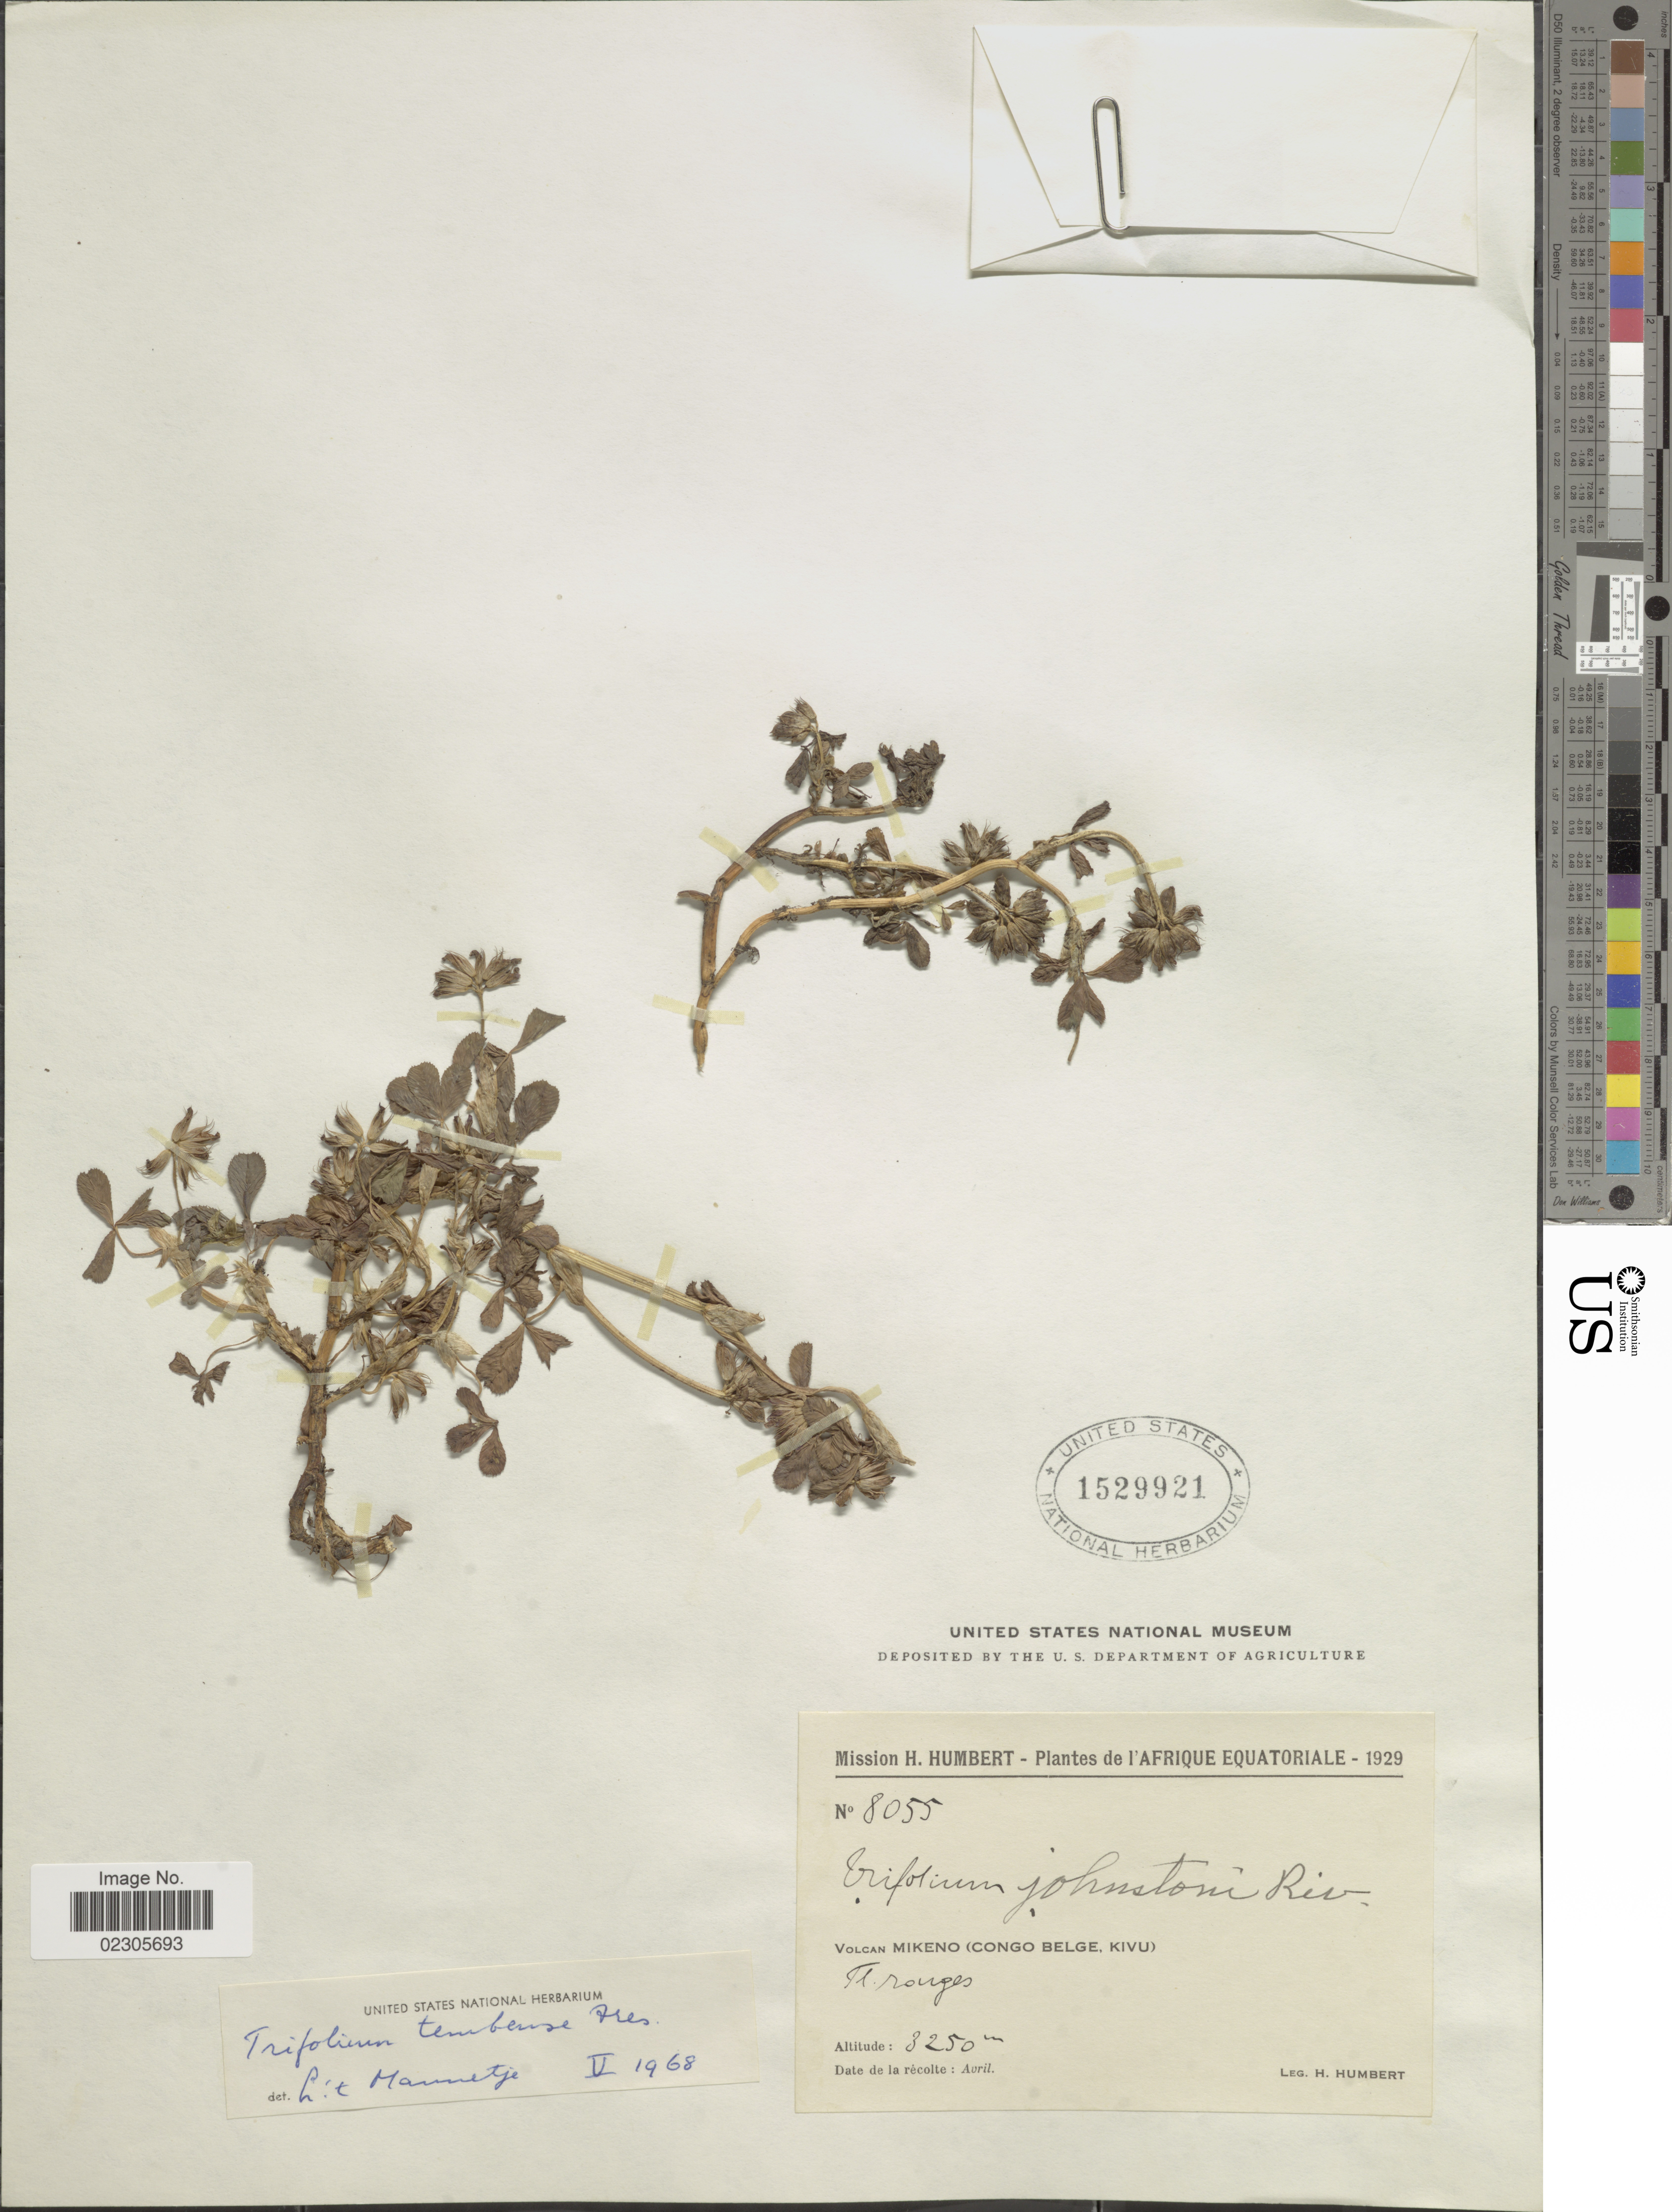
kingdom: Plantae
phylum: Tracheophyta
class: Magnoliopsida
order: Fabales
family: Fabaceae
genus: Trifolium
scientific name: Trifolium tembense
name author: Fresen.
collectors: H. Humbert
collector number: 8055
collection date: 1929-04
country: Congo, Democratic Republic of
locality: Volcan Mikeno (Congo Belge, Kivu)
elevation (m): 3250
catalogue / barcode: US 1529921